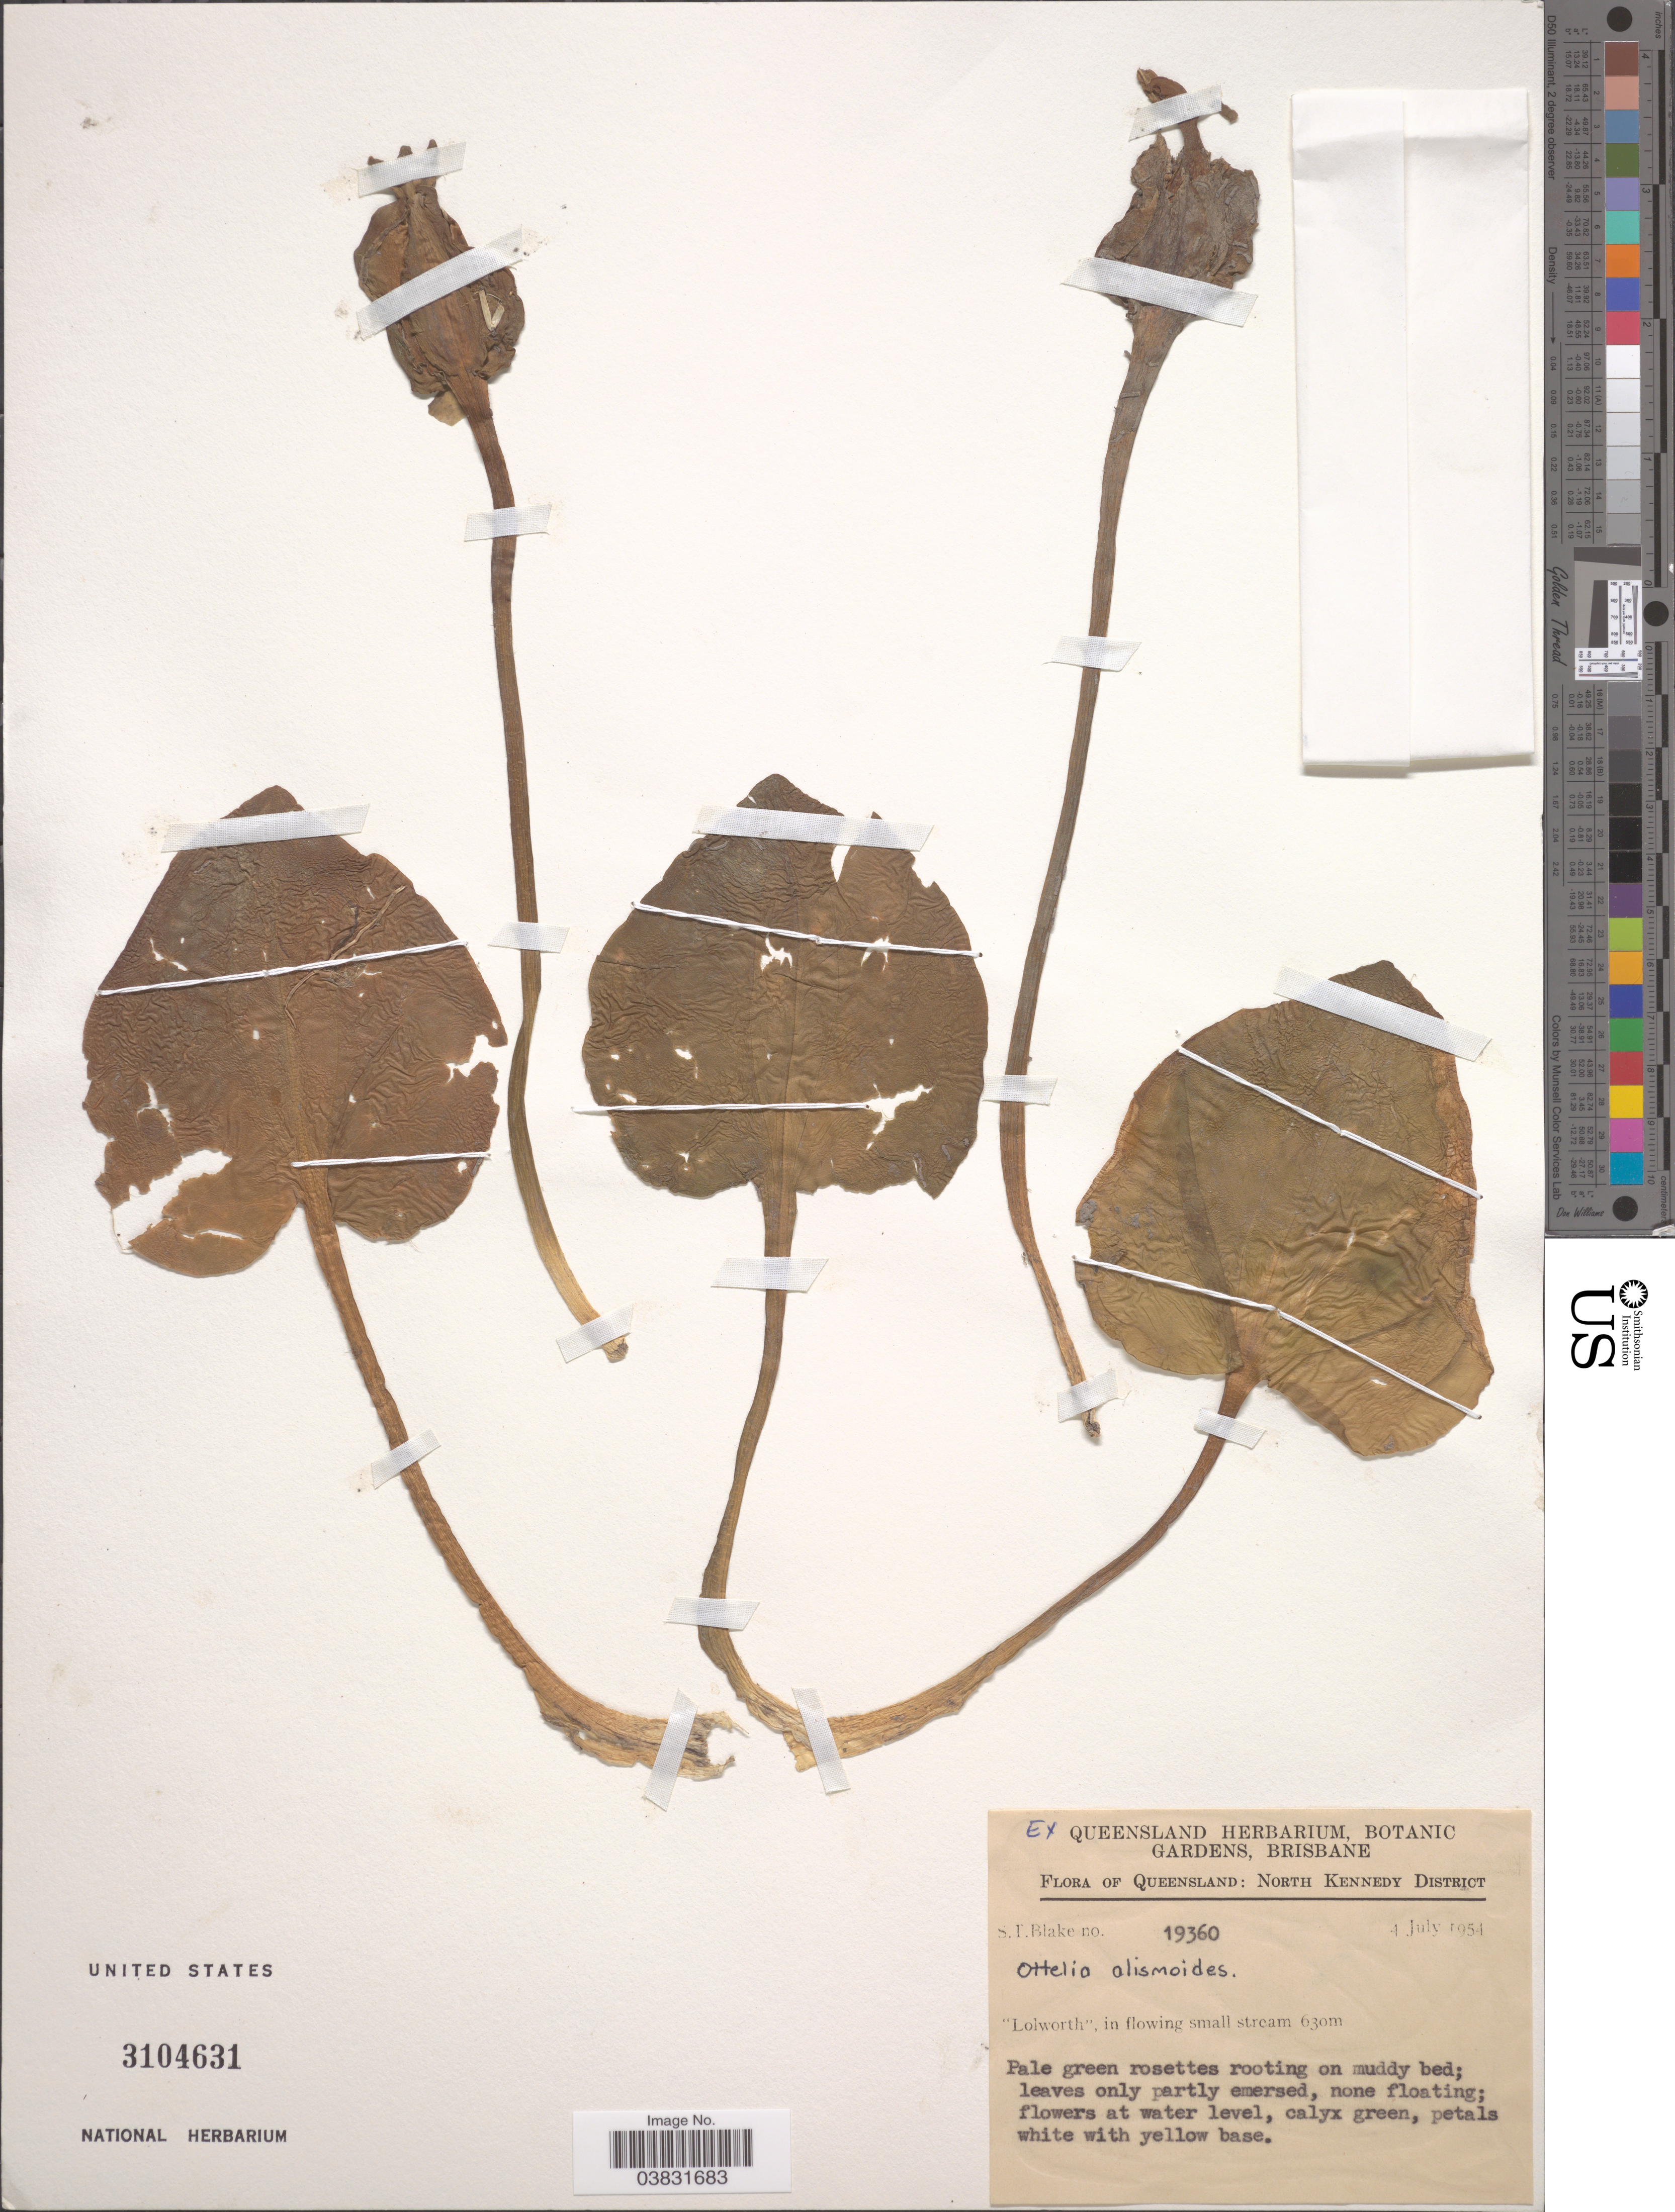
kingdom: Plantae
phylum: Tracheophyta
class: Liliopsida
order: Alismatales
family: Hydrocharitaceae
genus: Ottelia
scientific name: Ottelia alismoides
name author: Pers.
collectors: S. T. Blake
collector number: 19360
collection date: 1954-07-04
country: Australia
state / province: Queensland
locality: North Kennedy District. "Lolworth"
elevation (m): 630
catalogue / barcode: US 3104631